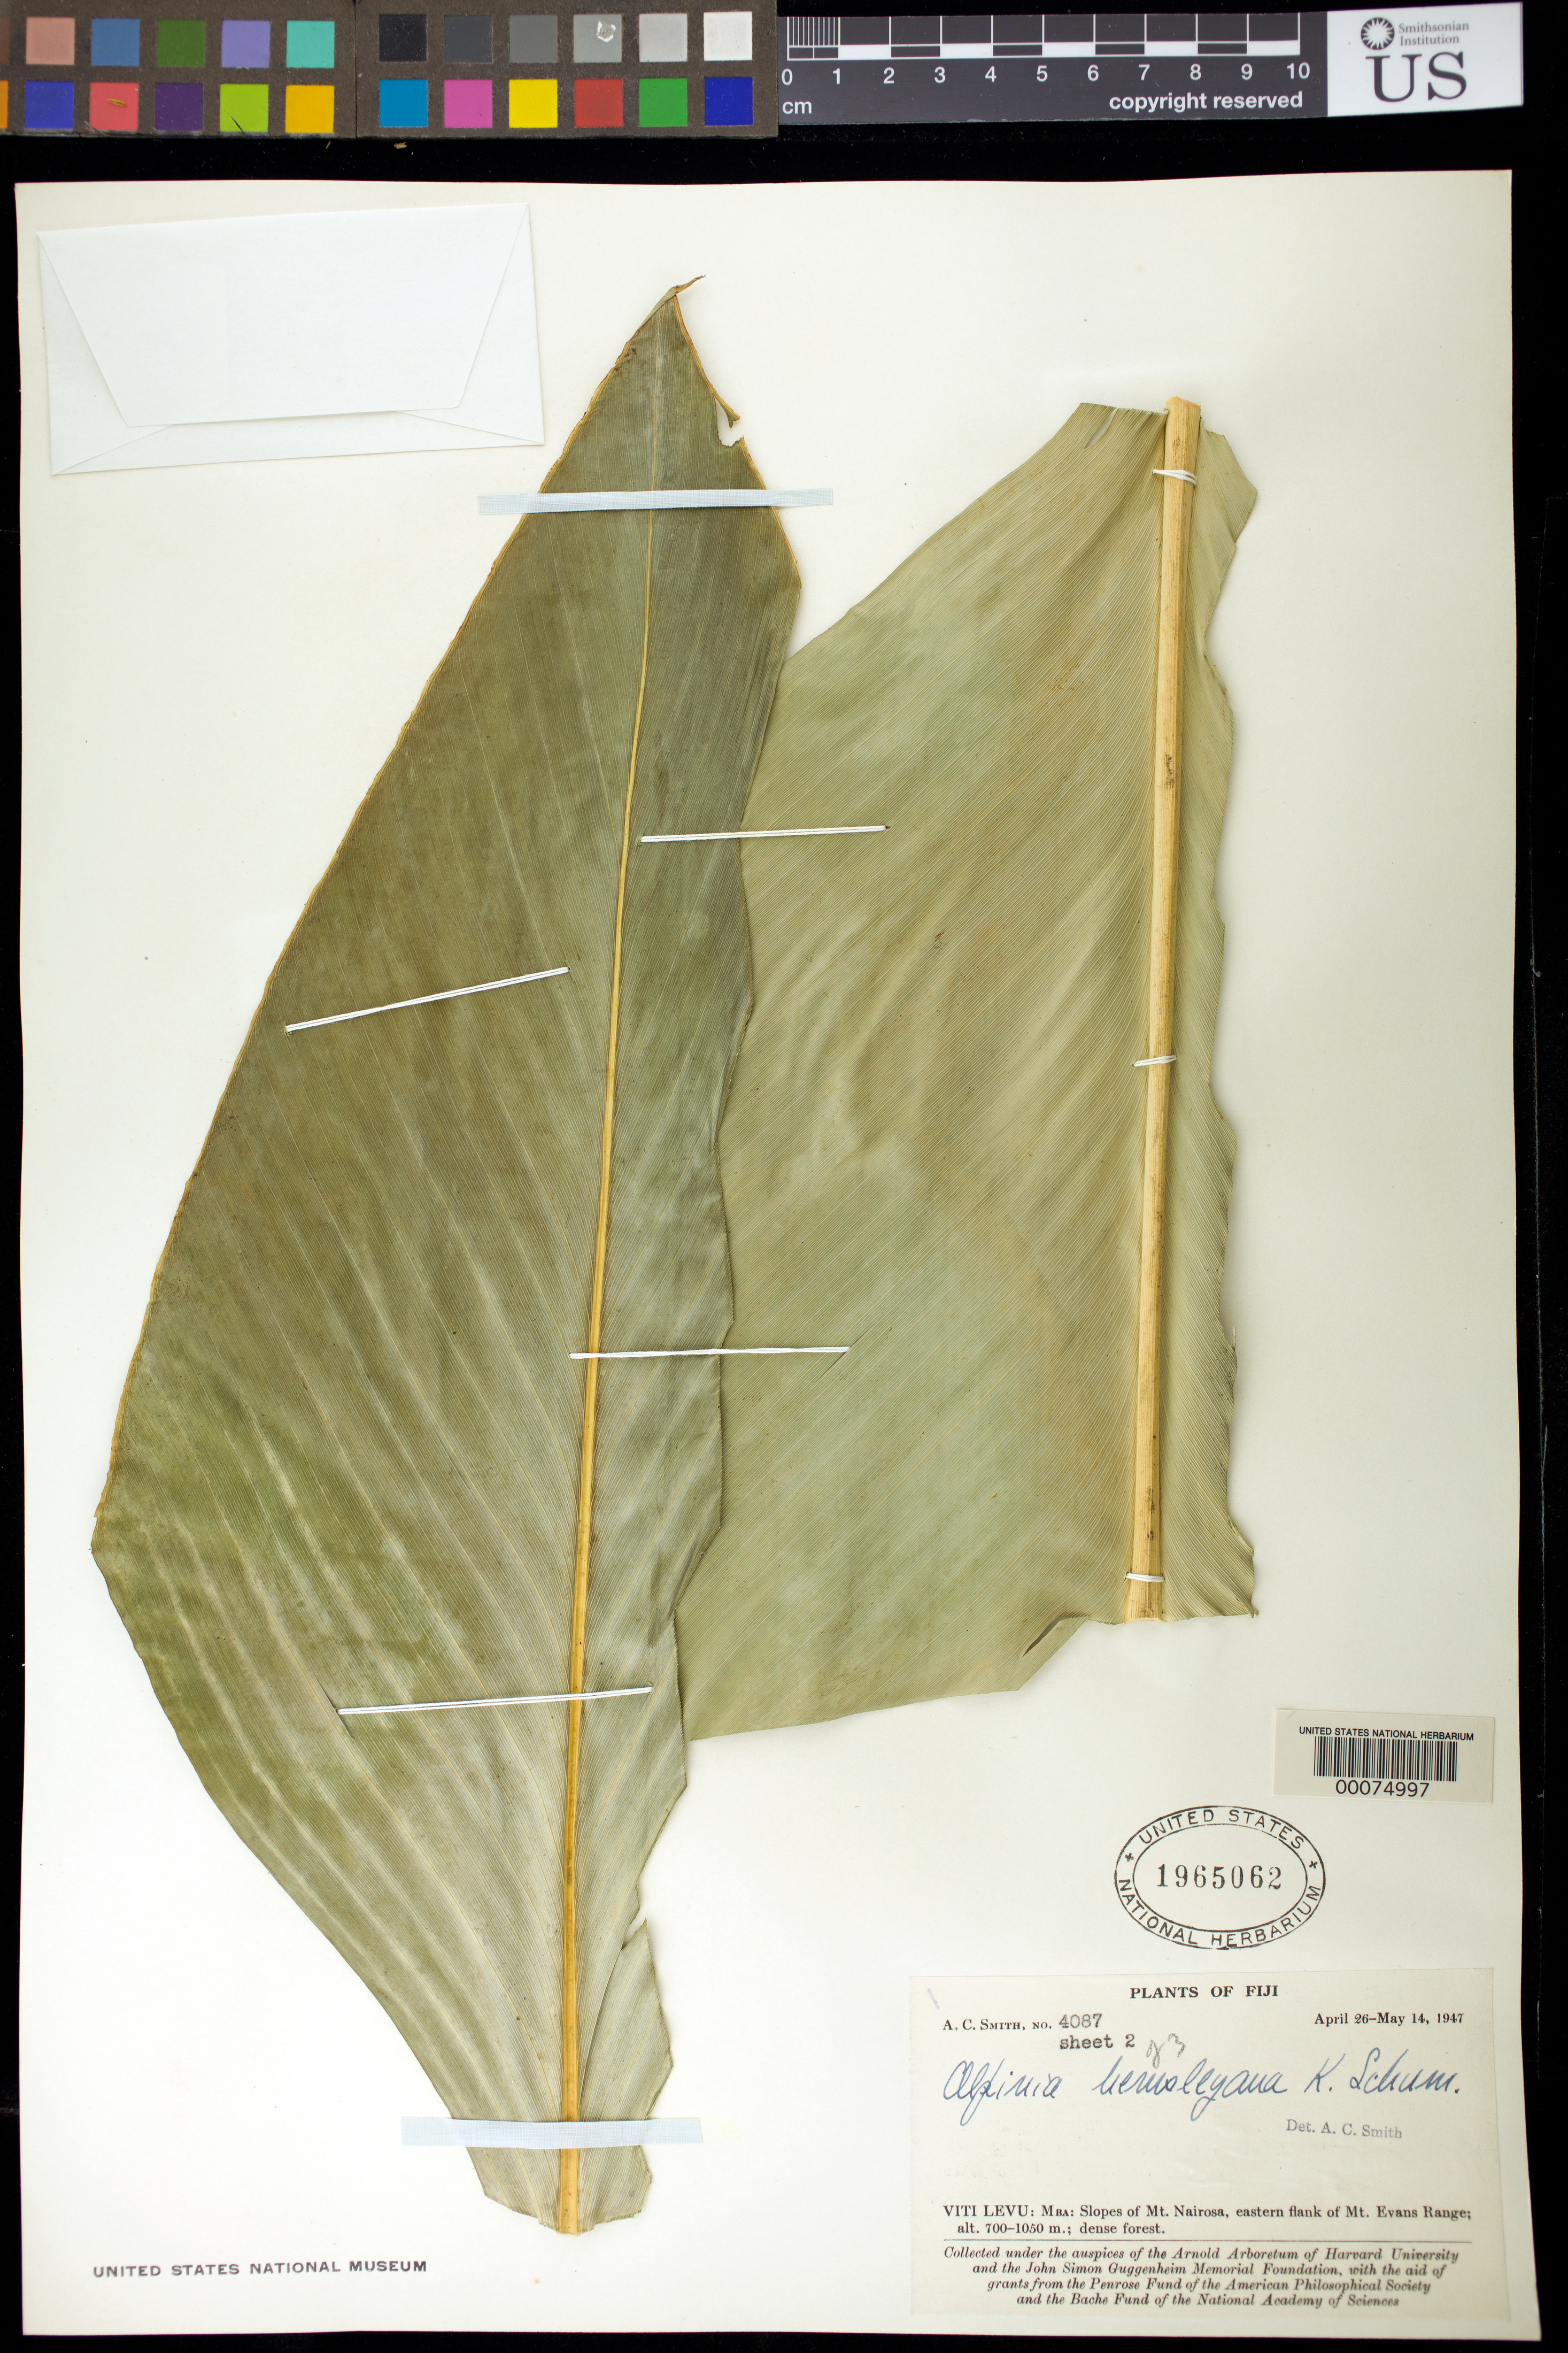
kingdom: Plantae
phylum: Tracheophyta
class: Liliopsida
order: Zingiberales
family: Zingiberaceae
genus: Alpinia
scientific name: Alpinia boia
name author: Seem.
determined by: Newman, M. F.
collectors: A. C. Smith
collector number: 4087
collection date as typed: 26 Apr 1947 to 14 May 1947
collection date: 1947-04-26/1947-05-14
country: Fiji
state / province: Western Division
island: Viti Levu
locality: Mba Prov., slopes of mt nairosa, eastern flank of mt evans range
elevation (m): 700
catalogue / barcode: US 1965062